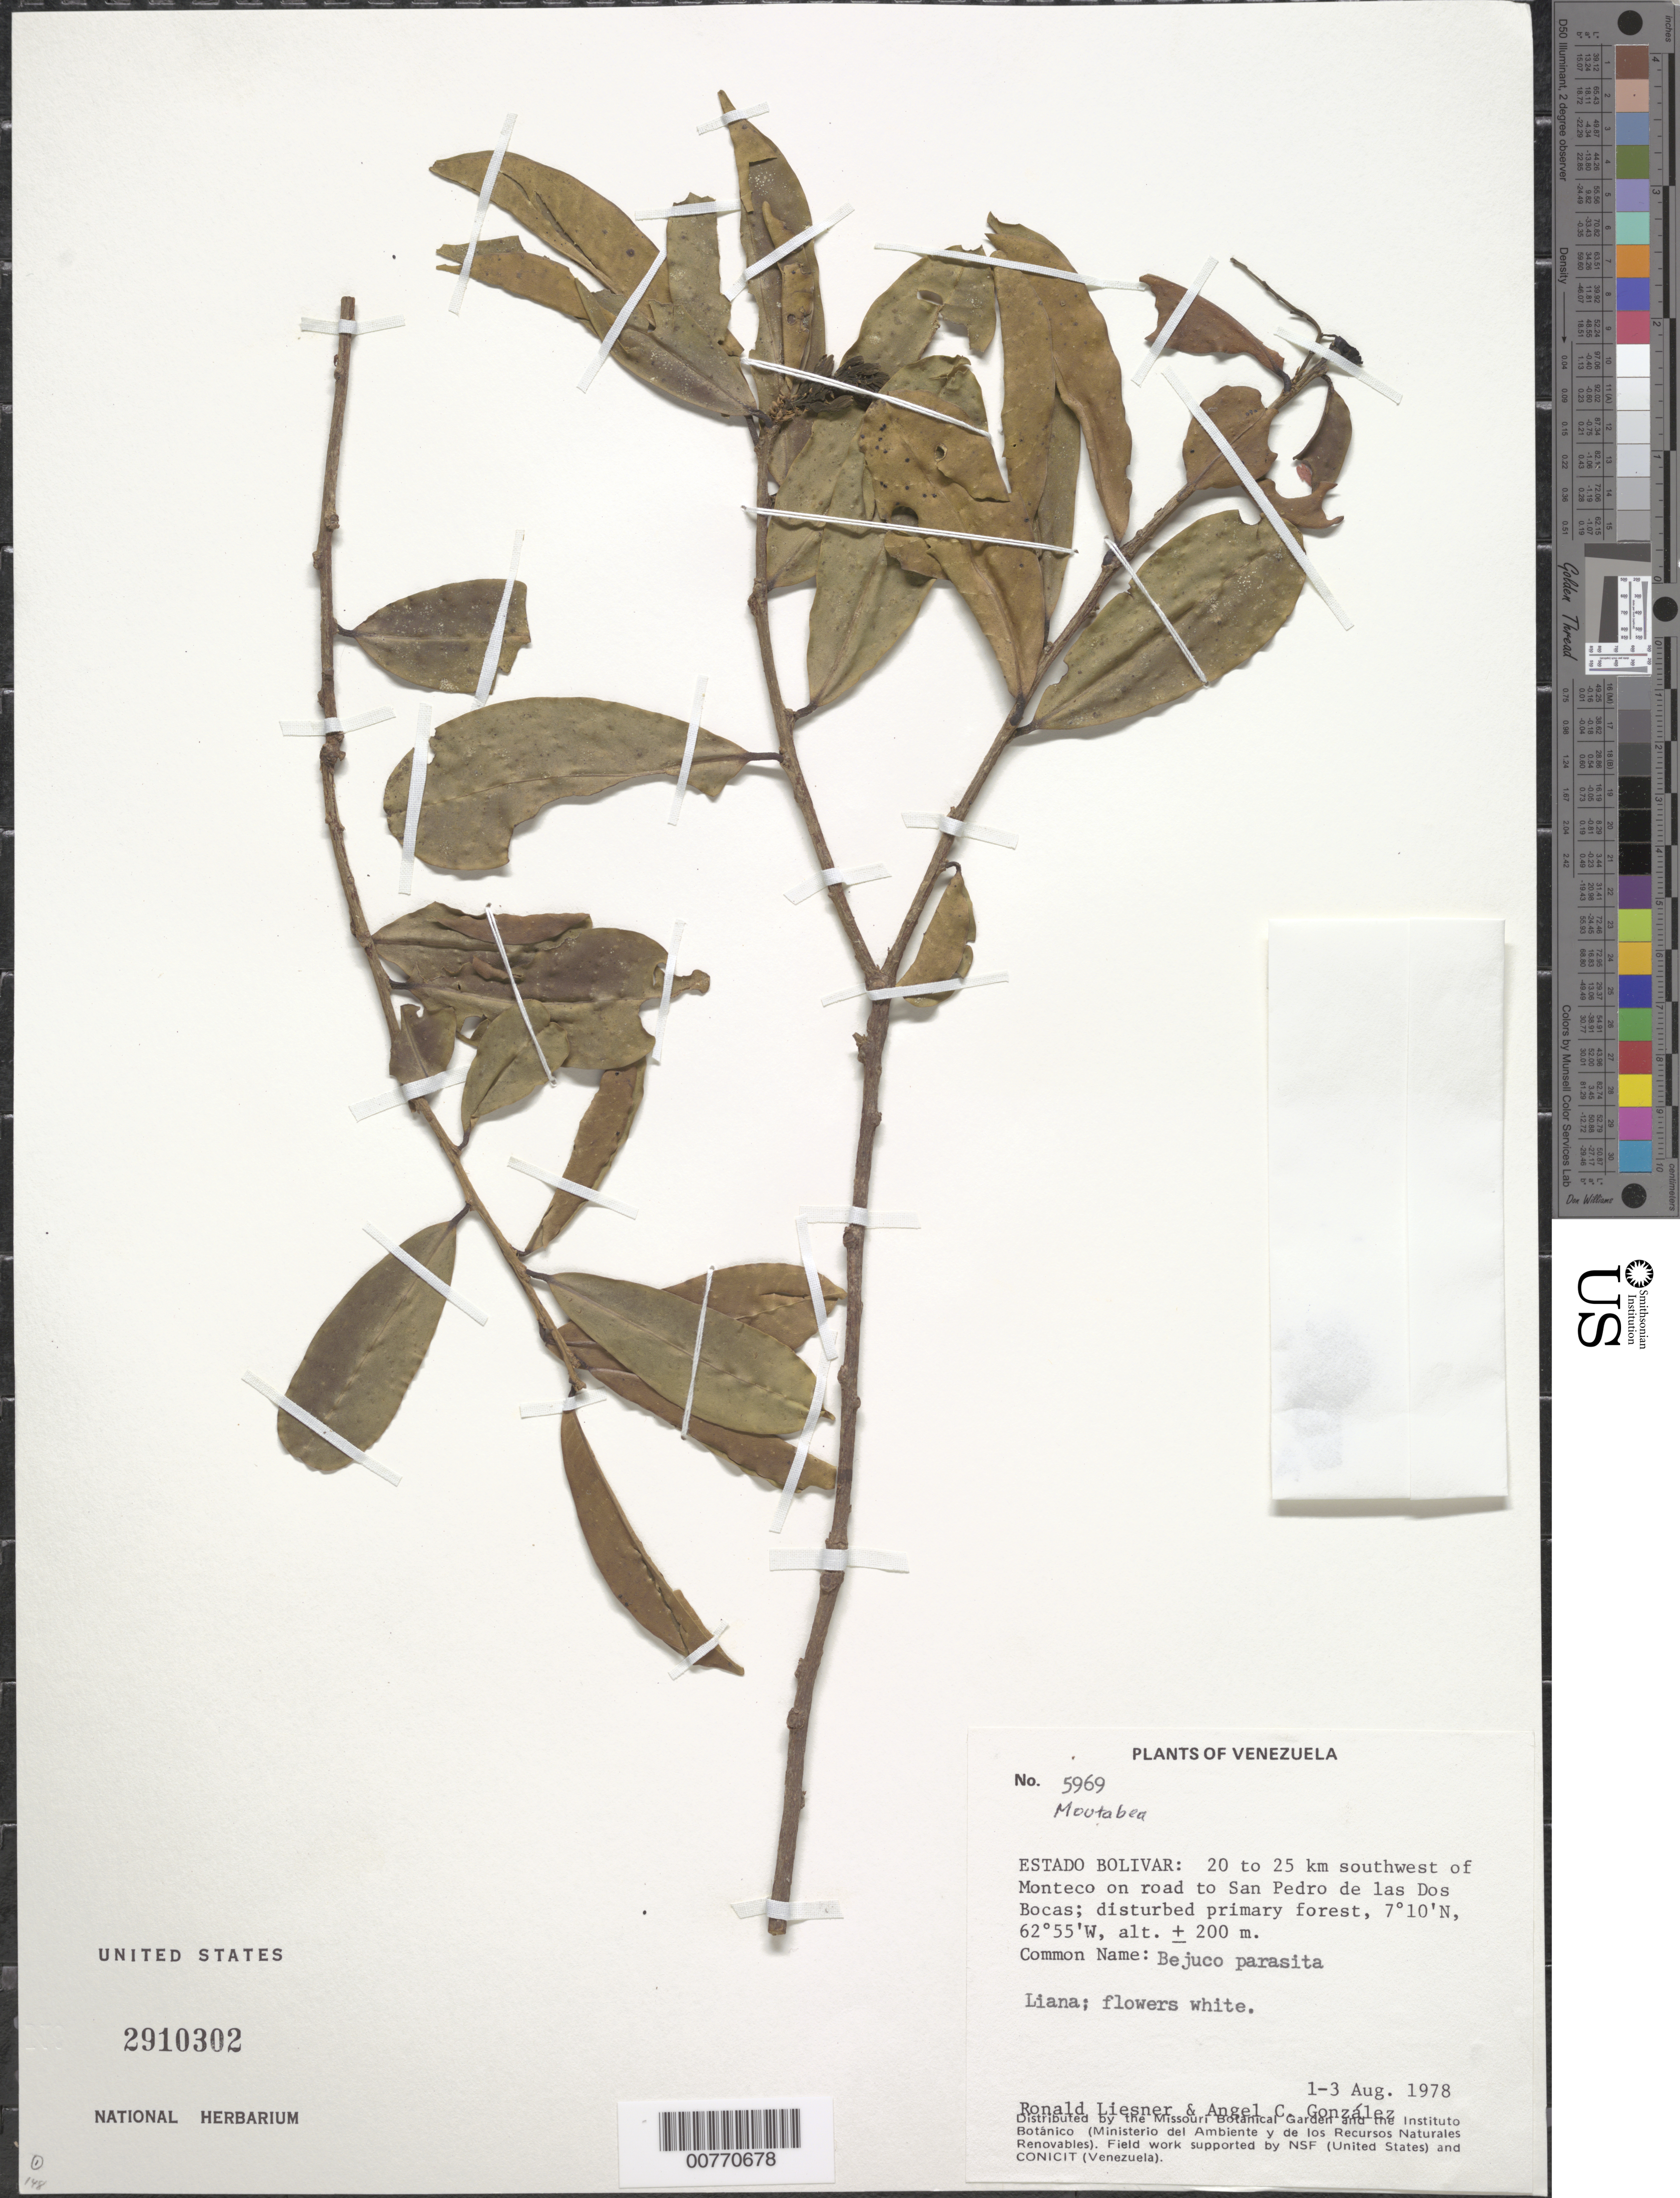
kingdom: Plantae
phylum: Tracheophyta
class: Magnoliopsida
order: Fabales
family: Polygalaceae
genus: Moutabea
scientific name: Moutabea sp.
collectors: R. L. Liesner & A. C. González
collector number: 5969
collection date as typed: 1-Aug-78 to 3-Aug-78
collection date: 1978-08-01/1978-08-03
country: Venezuela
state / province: Bolívar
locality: Monteco, 20-35 km SW of; on road to San Pedro de las Dos Bocas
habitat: Disturbed primary forest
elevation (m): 200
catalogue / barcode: US 2910302